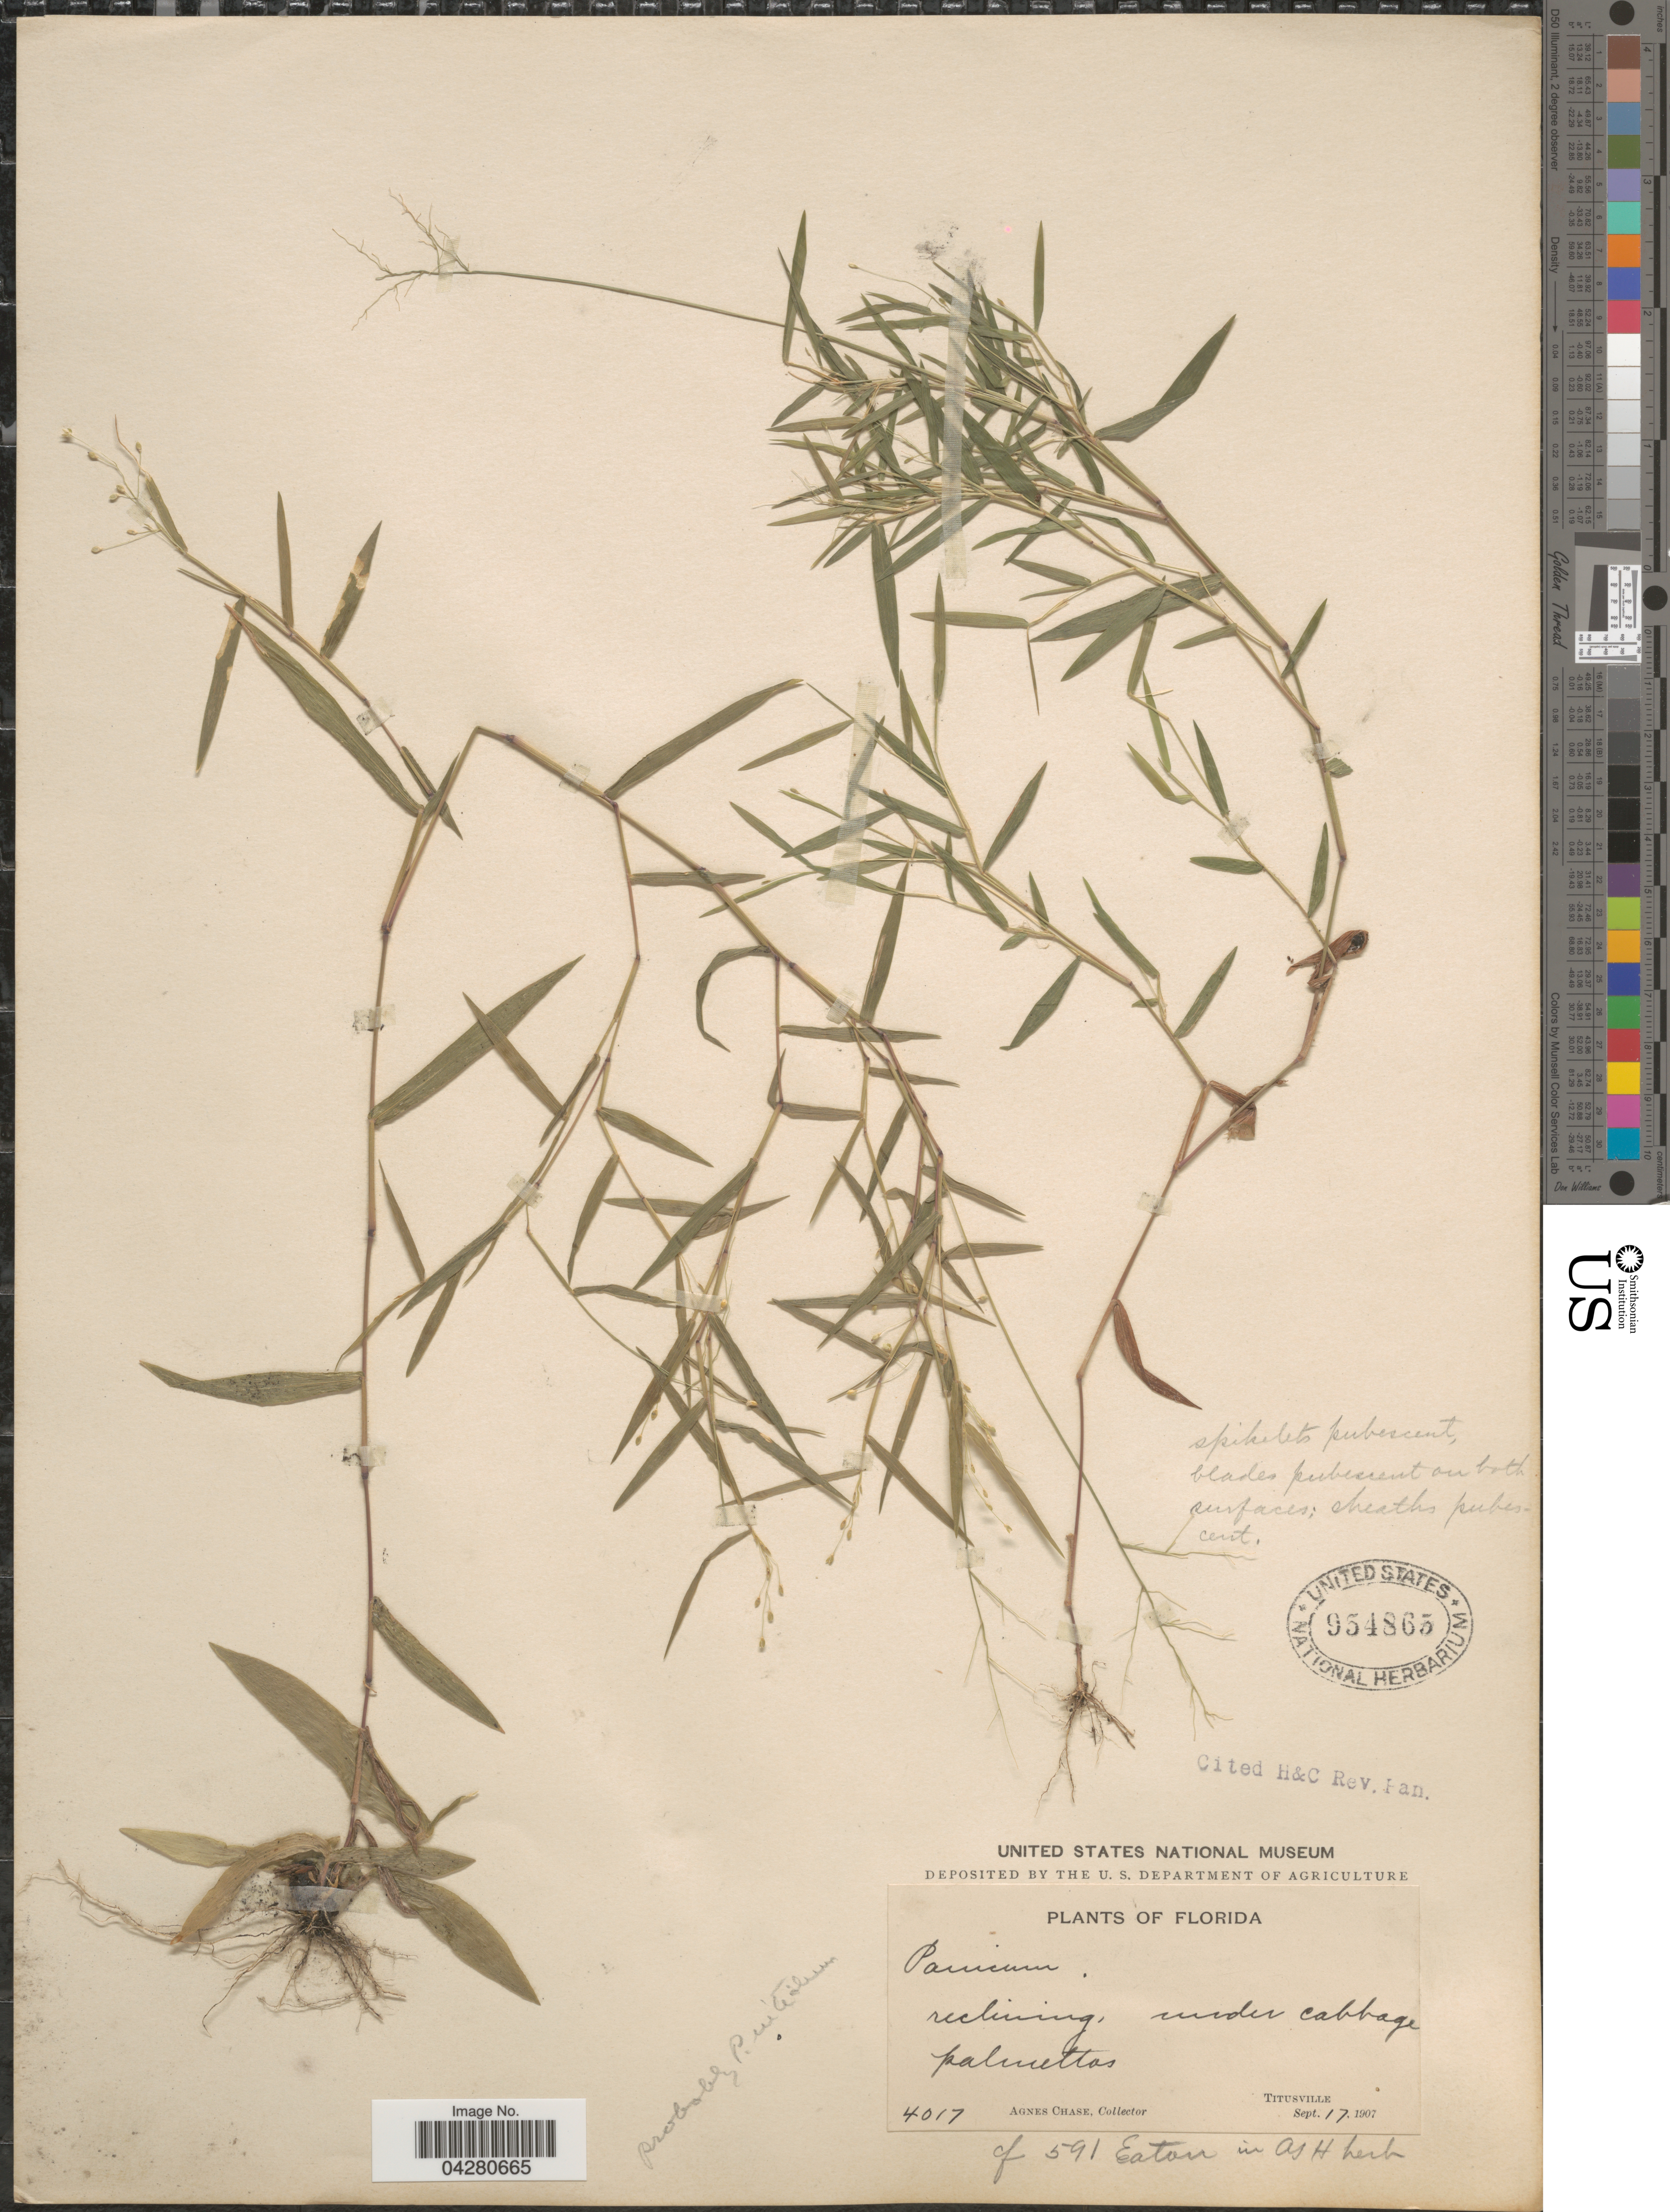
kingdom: Plantae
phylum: Tracheophyta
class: Liliopsida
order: Poales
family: Poaceae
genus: Dichanthelium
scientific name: Dichanthelium dichotomum var. dichotomum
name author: (L.) Gould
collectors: A. Chase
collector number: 4017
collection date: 1907-09-17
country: United States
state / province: Florida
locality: Titusville.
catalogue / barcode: US 954865